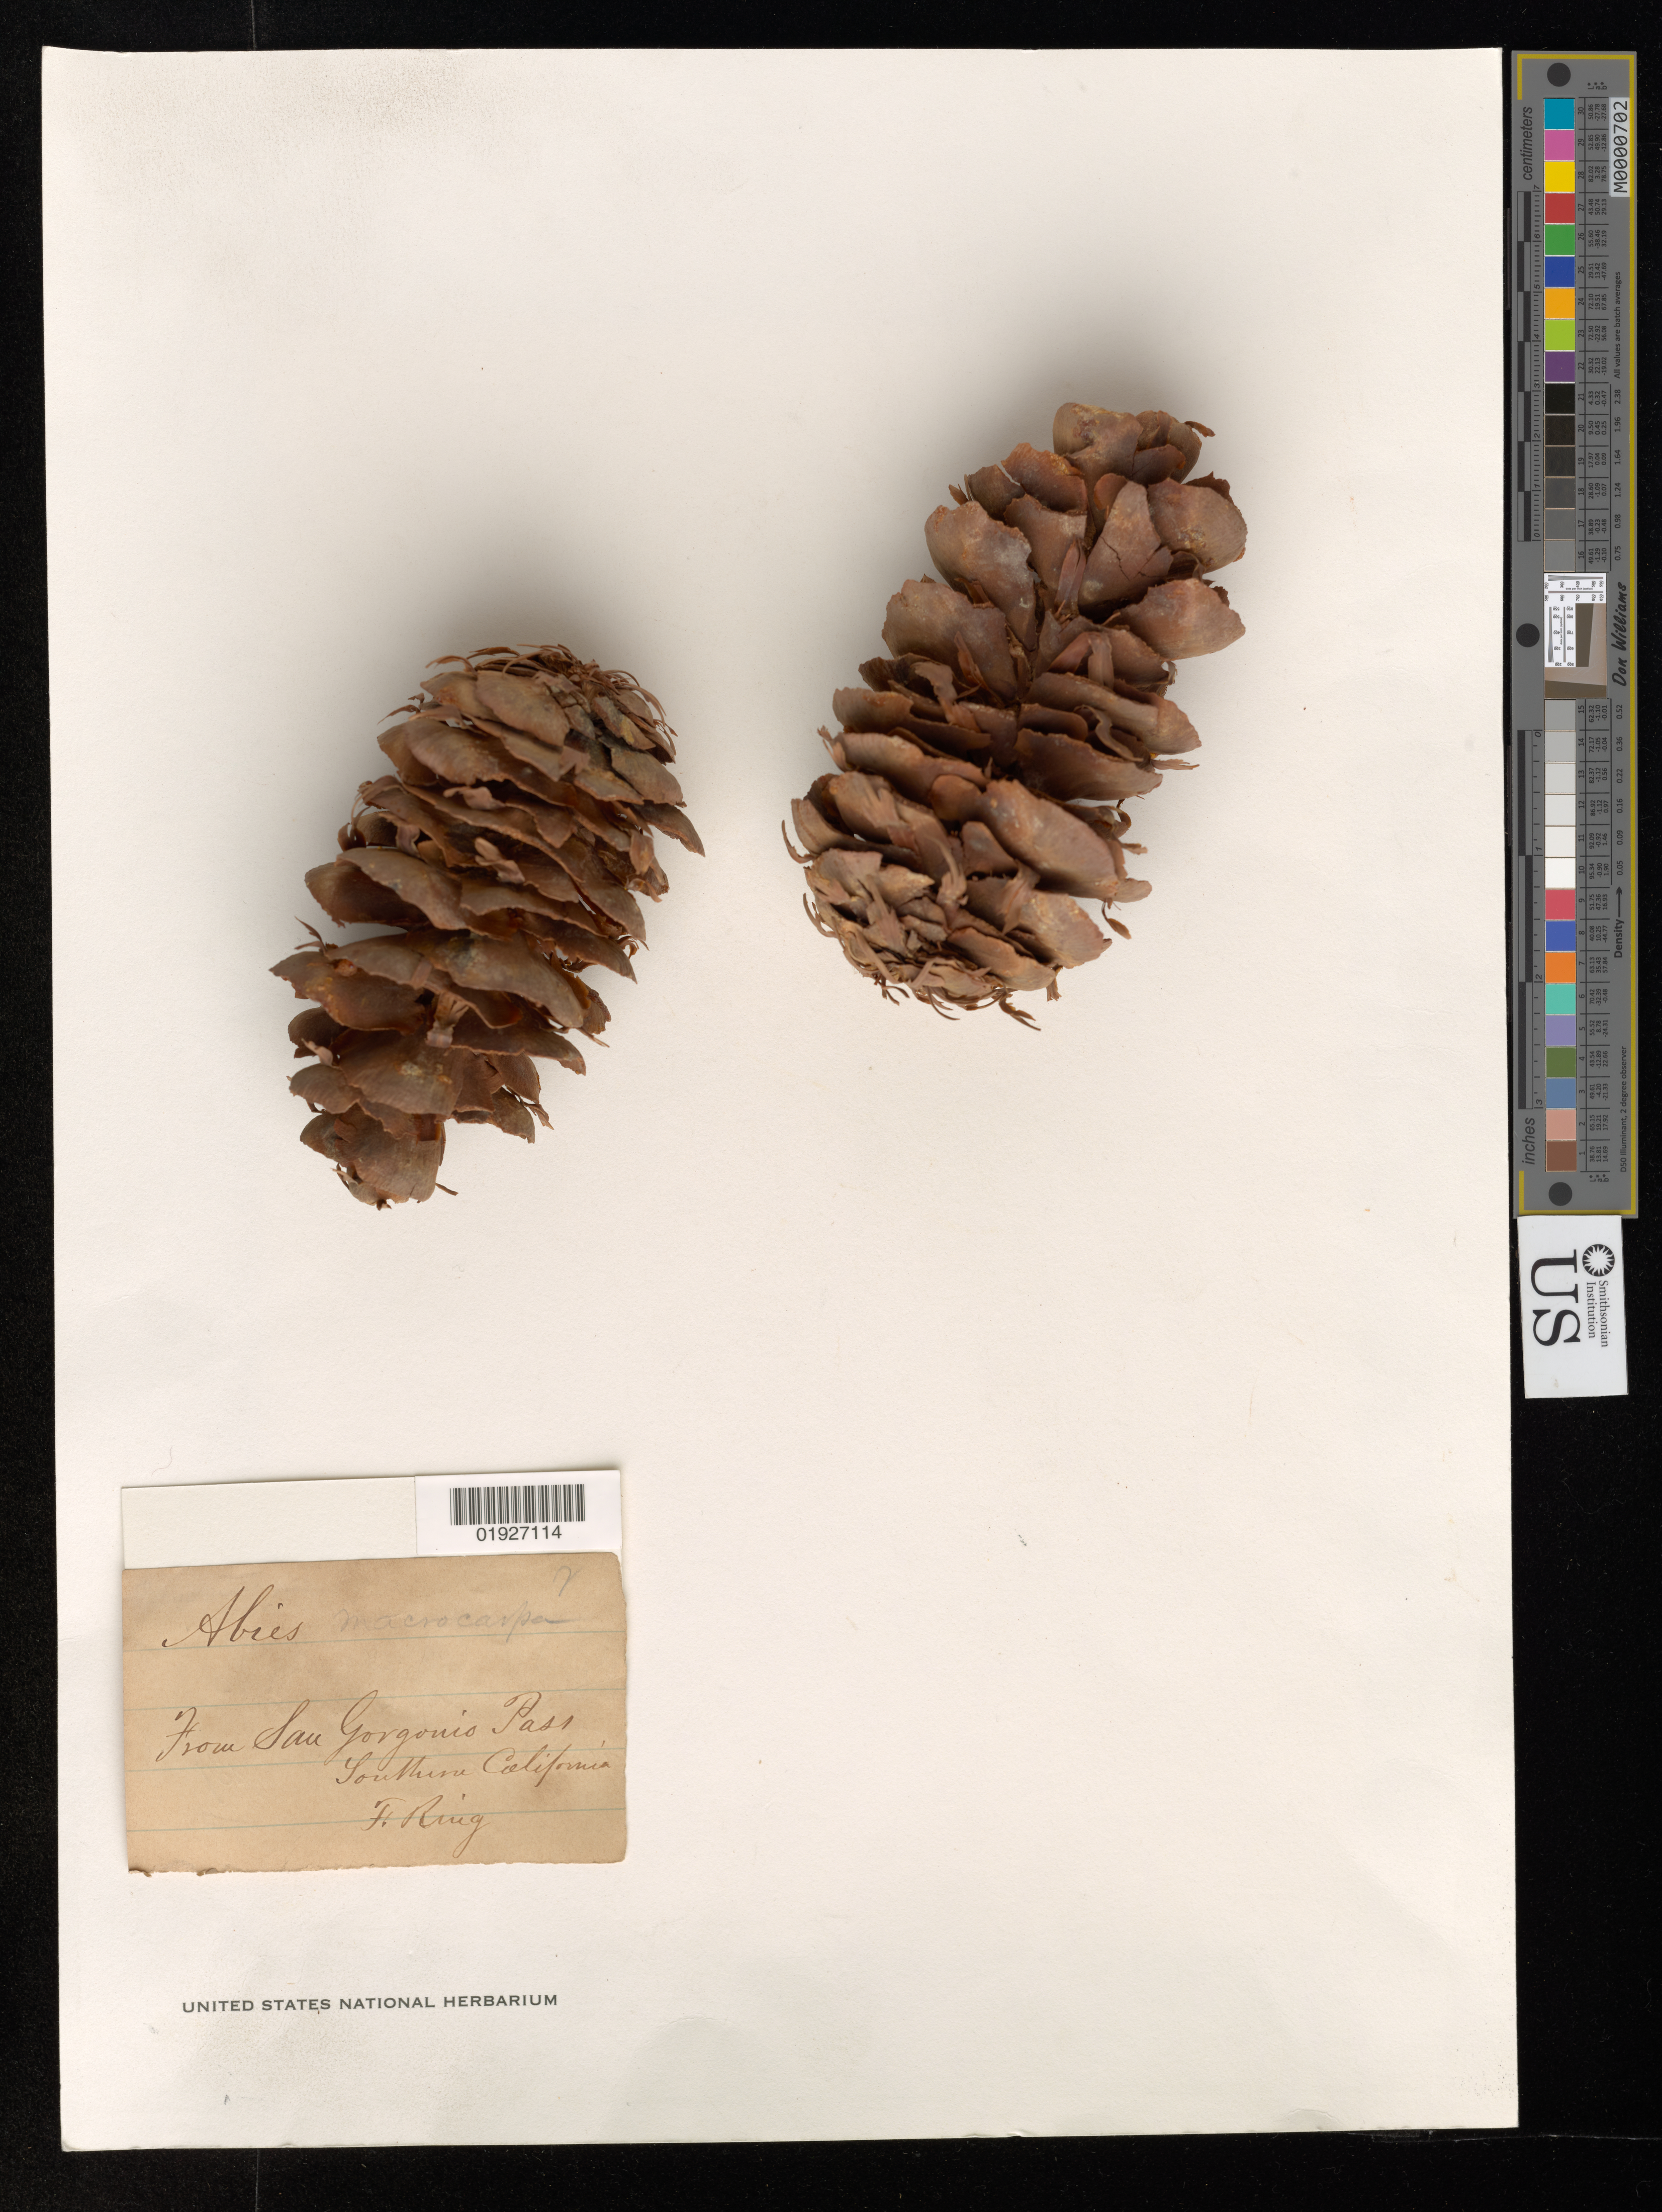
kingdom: Plantae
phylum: Tracheophyta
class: Pinopsida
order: Pinales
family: Pinaceae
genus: Abies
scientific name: Abies magnifica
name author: A. Murray bis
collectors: Ring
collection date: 1875-10-12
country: United States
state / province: California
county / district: Riverside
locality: San Gorgonis Pass, Southern California